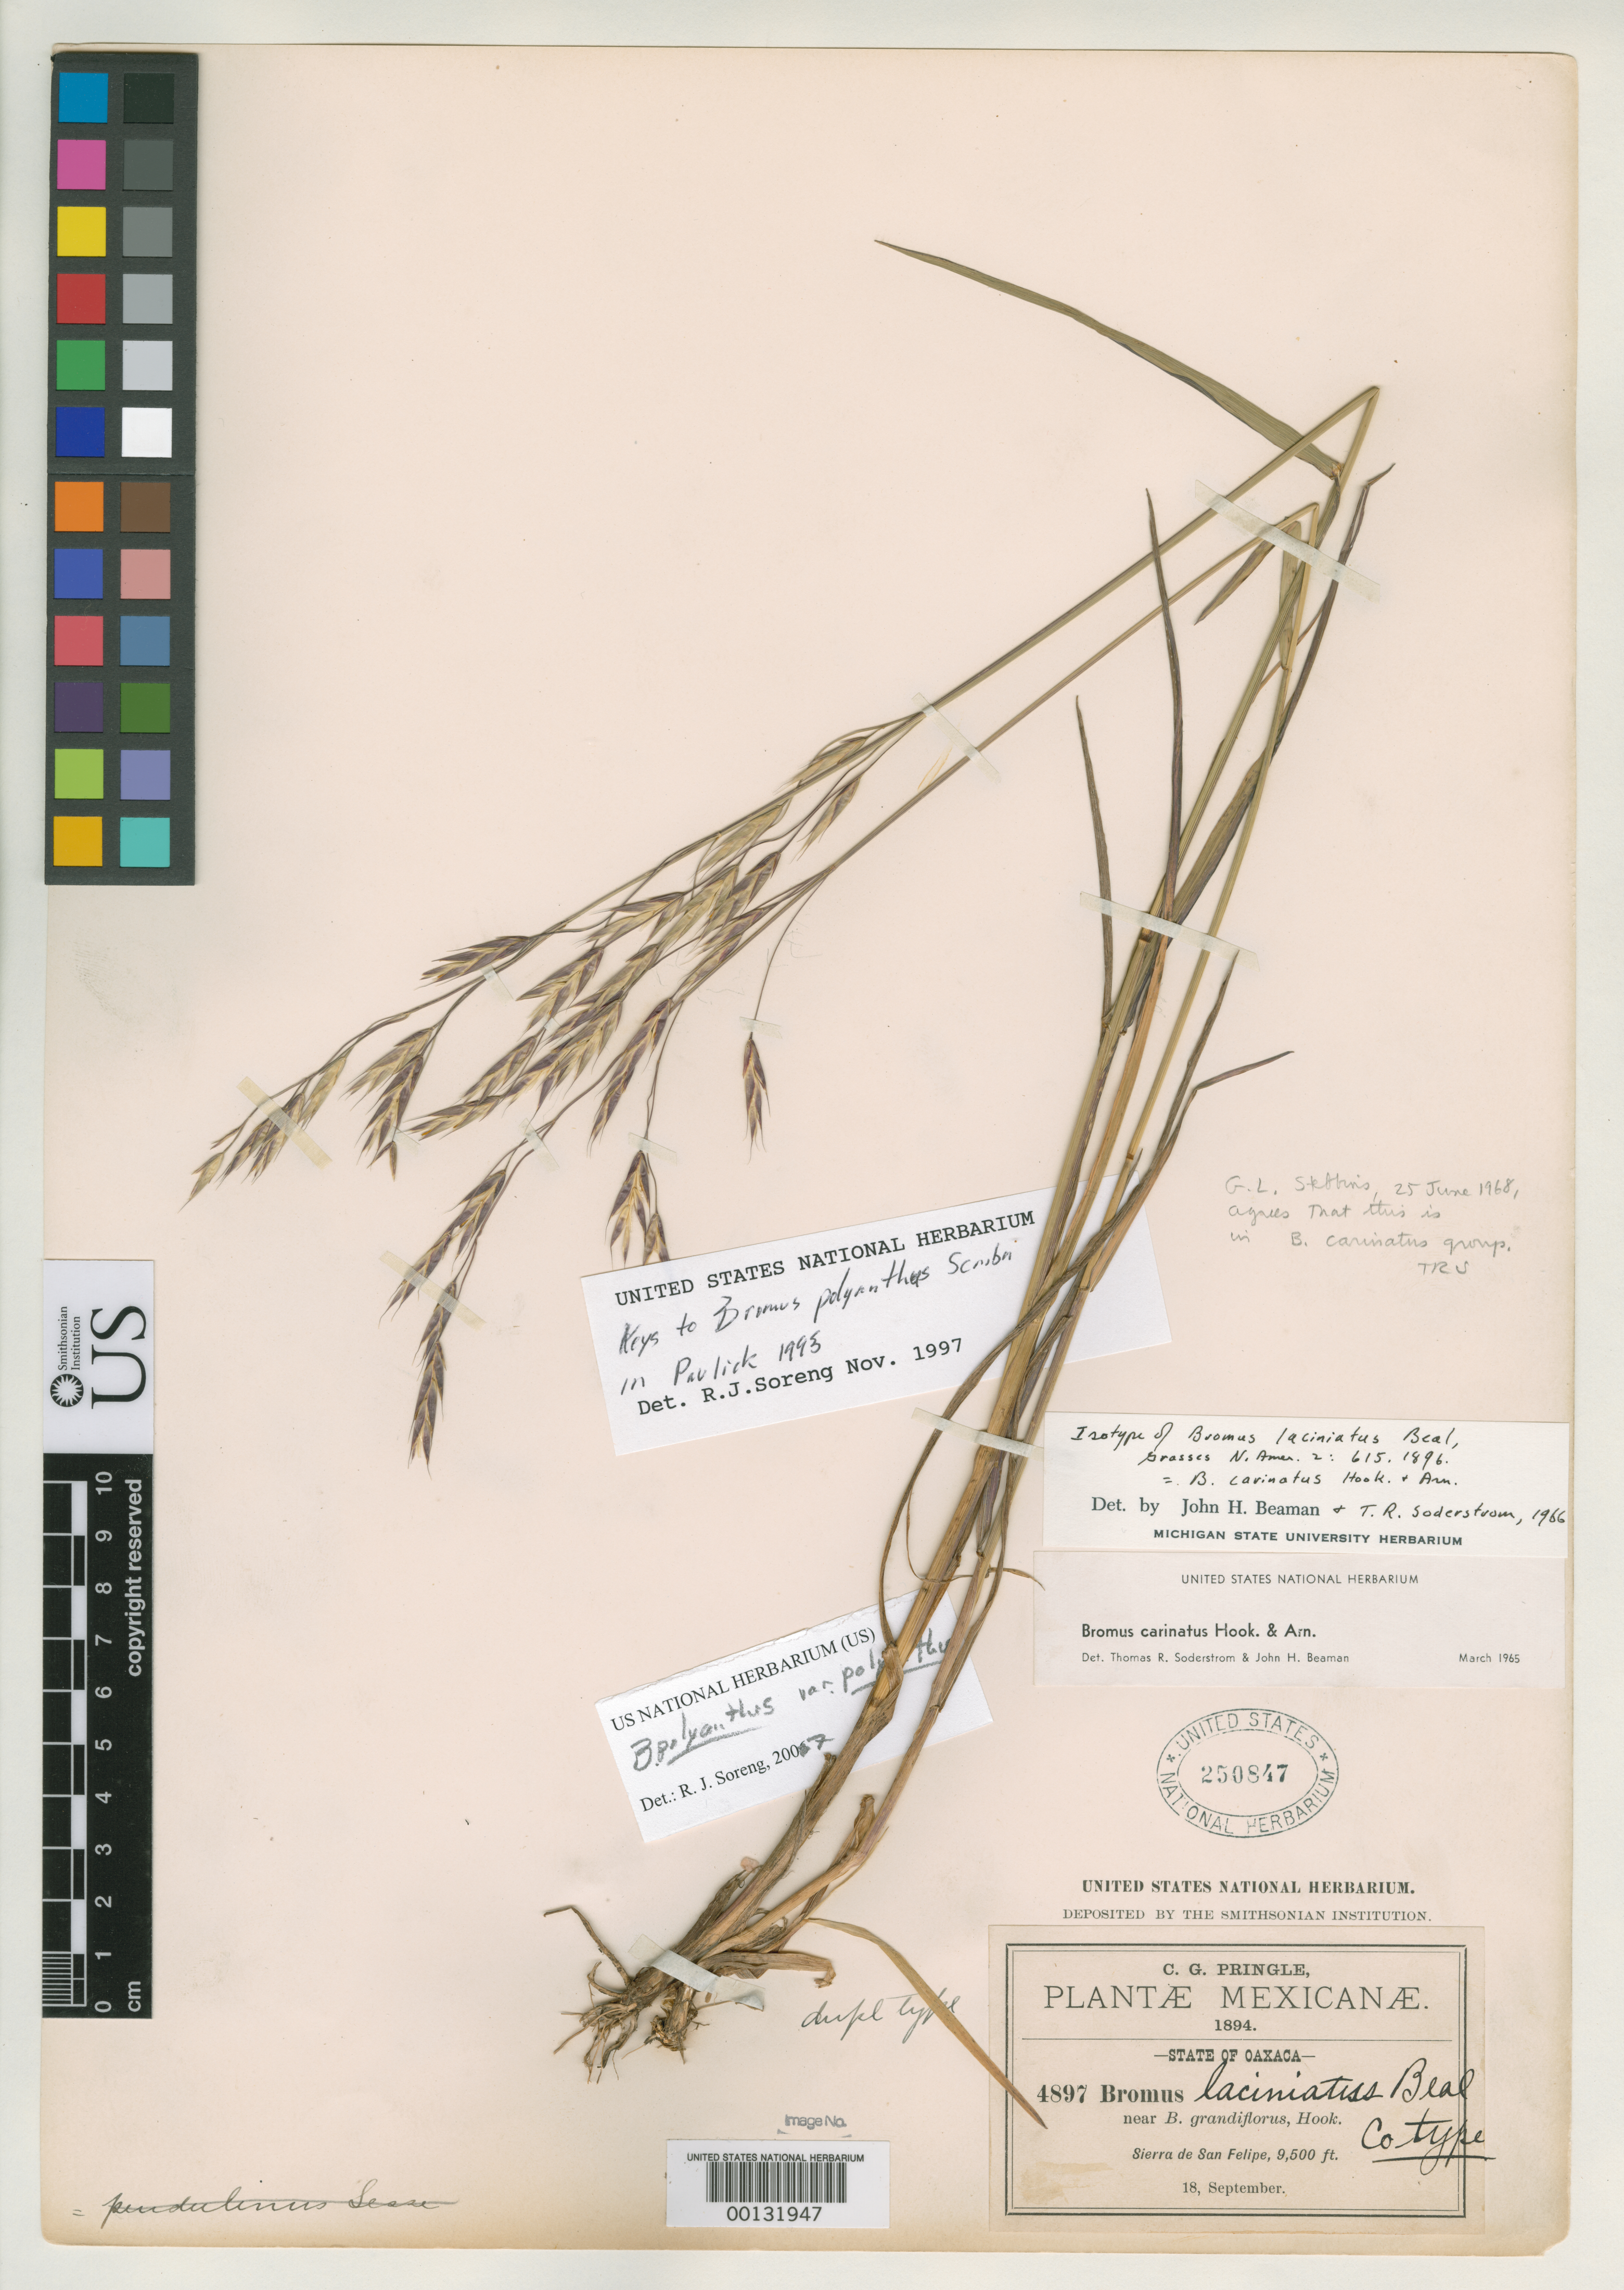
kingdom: Plantae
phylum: Tracheophyta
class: Liliopsida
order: Poales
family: Poaceae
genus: Bromus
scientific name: Bromus laciniatus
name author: W.J. Beal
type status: Isotype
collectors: C. G. Pringle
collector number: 4897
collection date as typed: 18 Sep 1894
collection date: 1894-09-18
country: Mexico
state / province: Oaxaca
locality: Sierra de San Felipe.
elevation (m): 2896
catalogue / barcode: US 250847